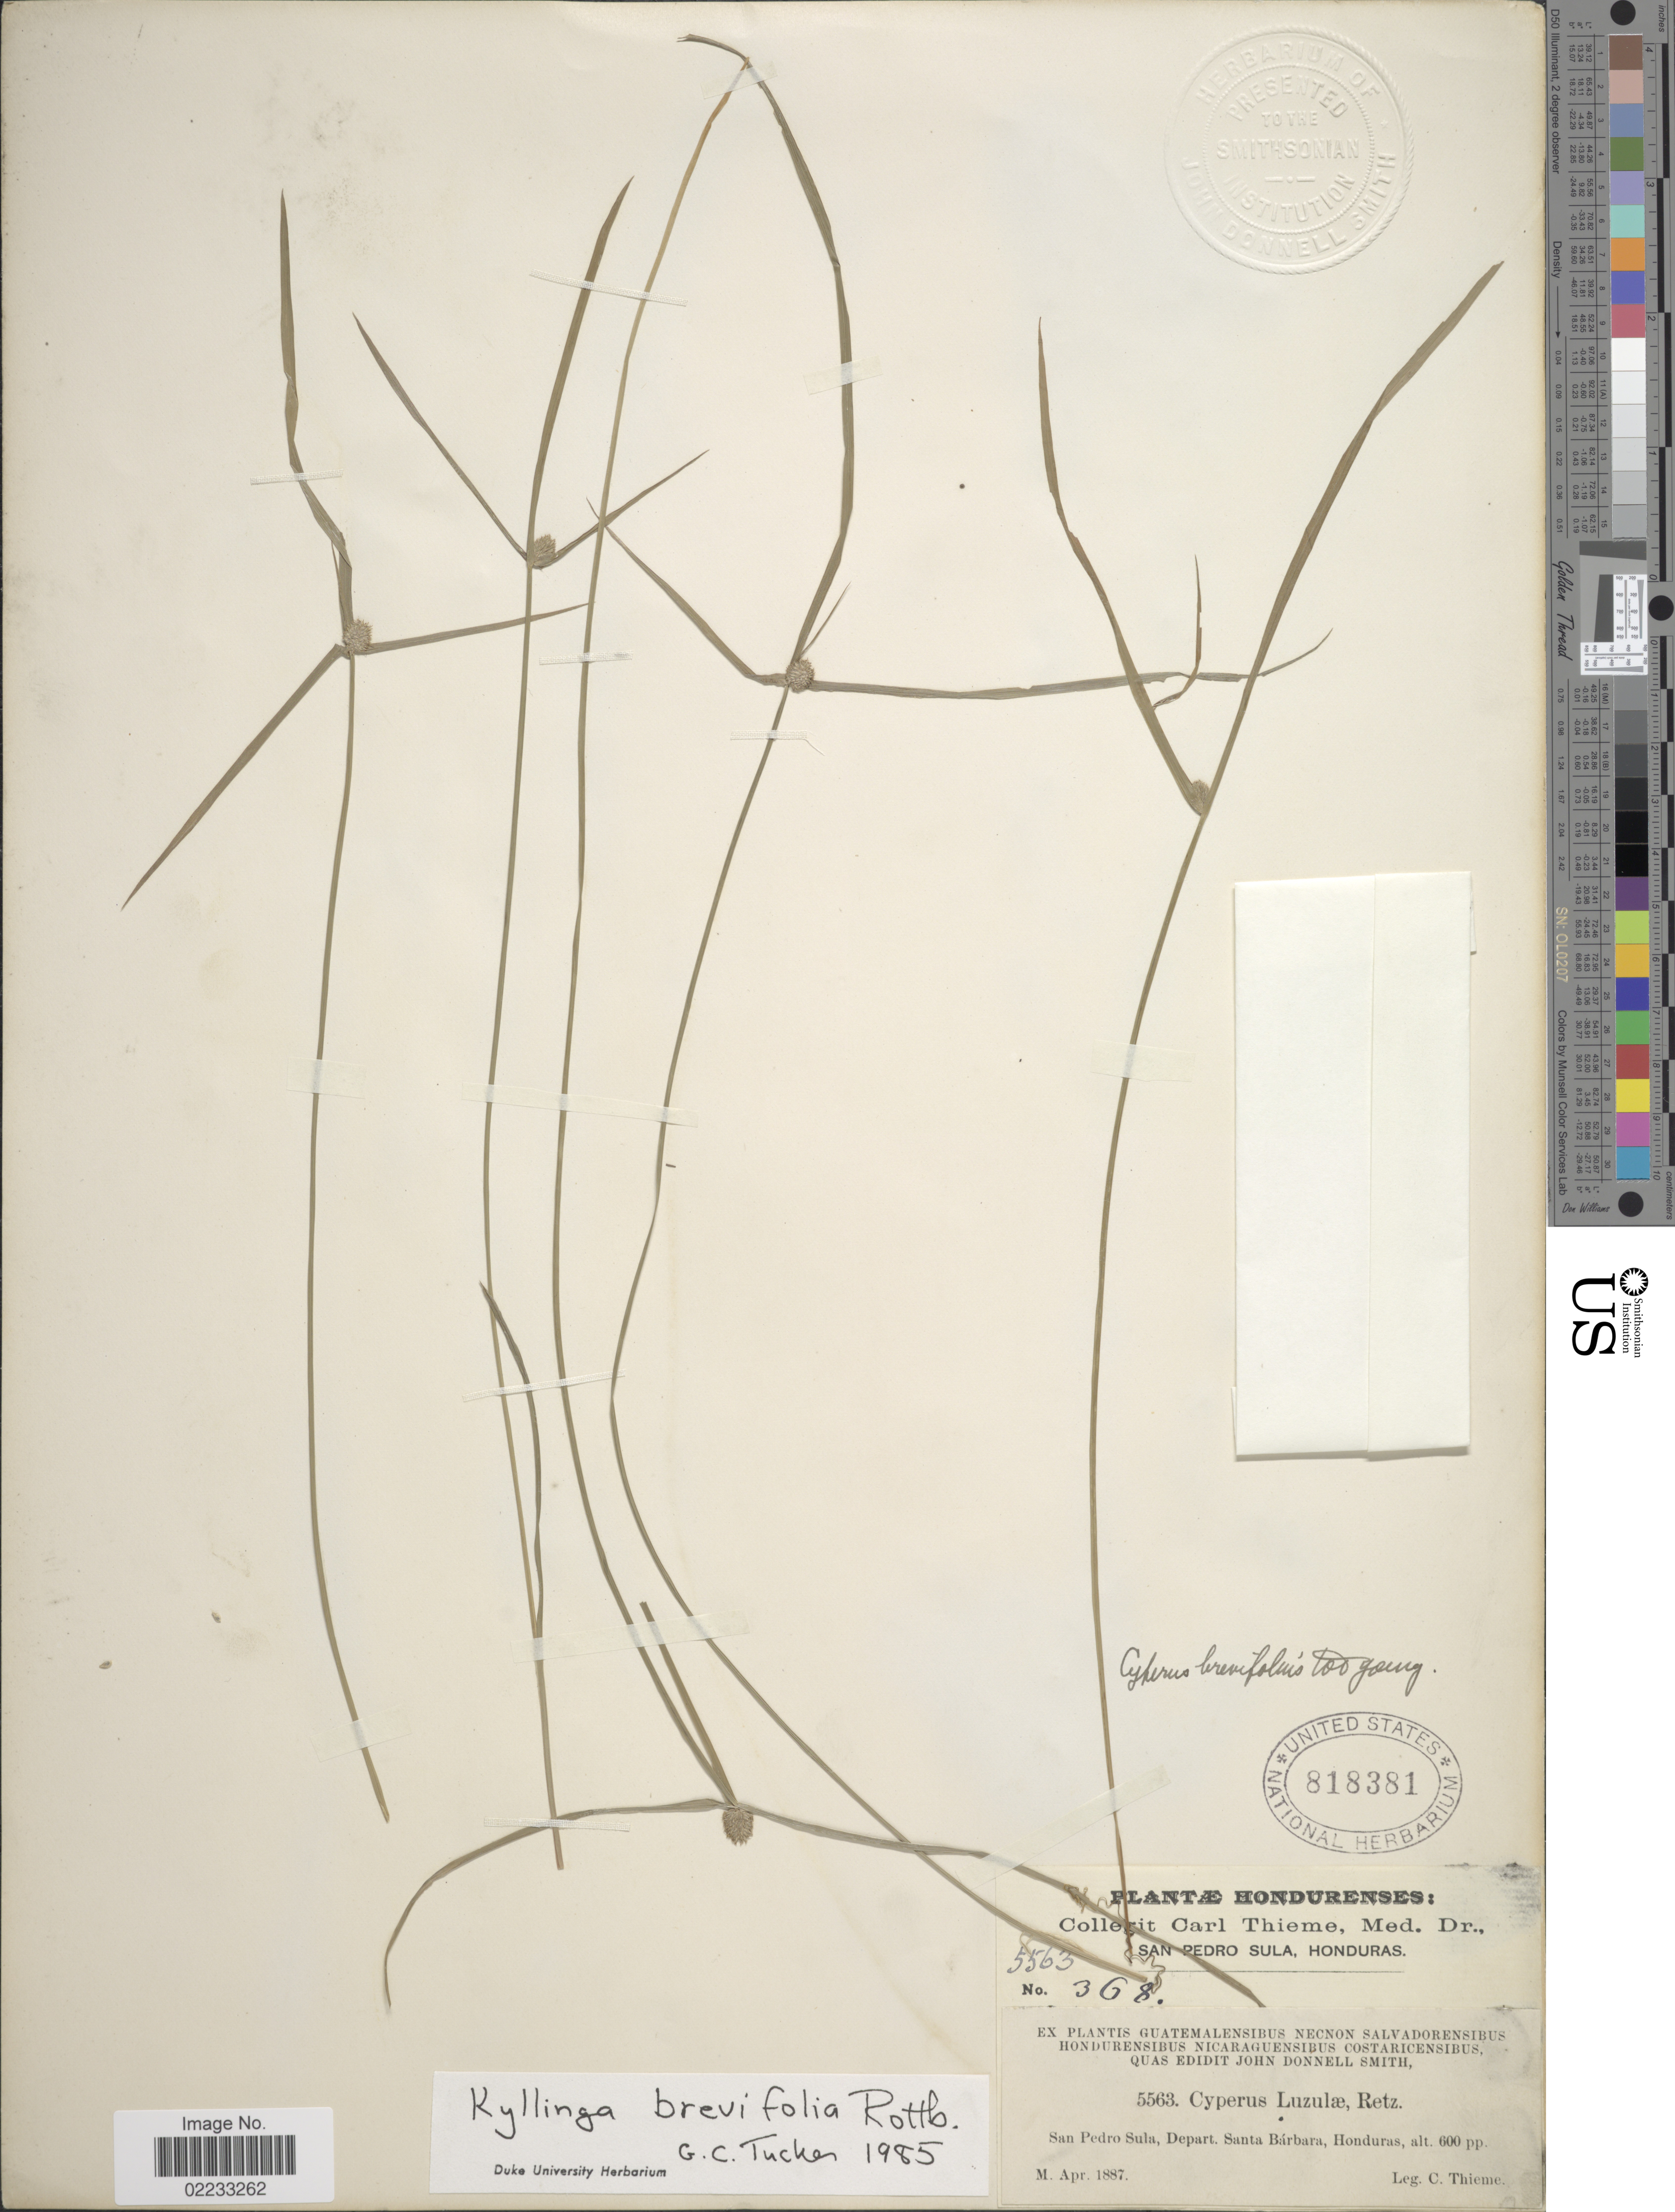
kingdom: Plantae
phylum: Tracheophyta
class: Liliopsida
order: Poales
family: Cyperaceae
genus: Cyperus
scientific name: Cyperus brevifolius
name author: (Rottb.) Hassk.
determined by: Strong, M. T., (US), Smithsonian Institution - National Museum of Natural History (UNITED STATES)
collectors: C. Thieme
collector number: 368/5563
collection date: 1887-04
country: Honduras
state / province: Santa Bárbara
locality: San Pedro Sula.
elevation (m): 183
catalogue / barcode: US 818381